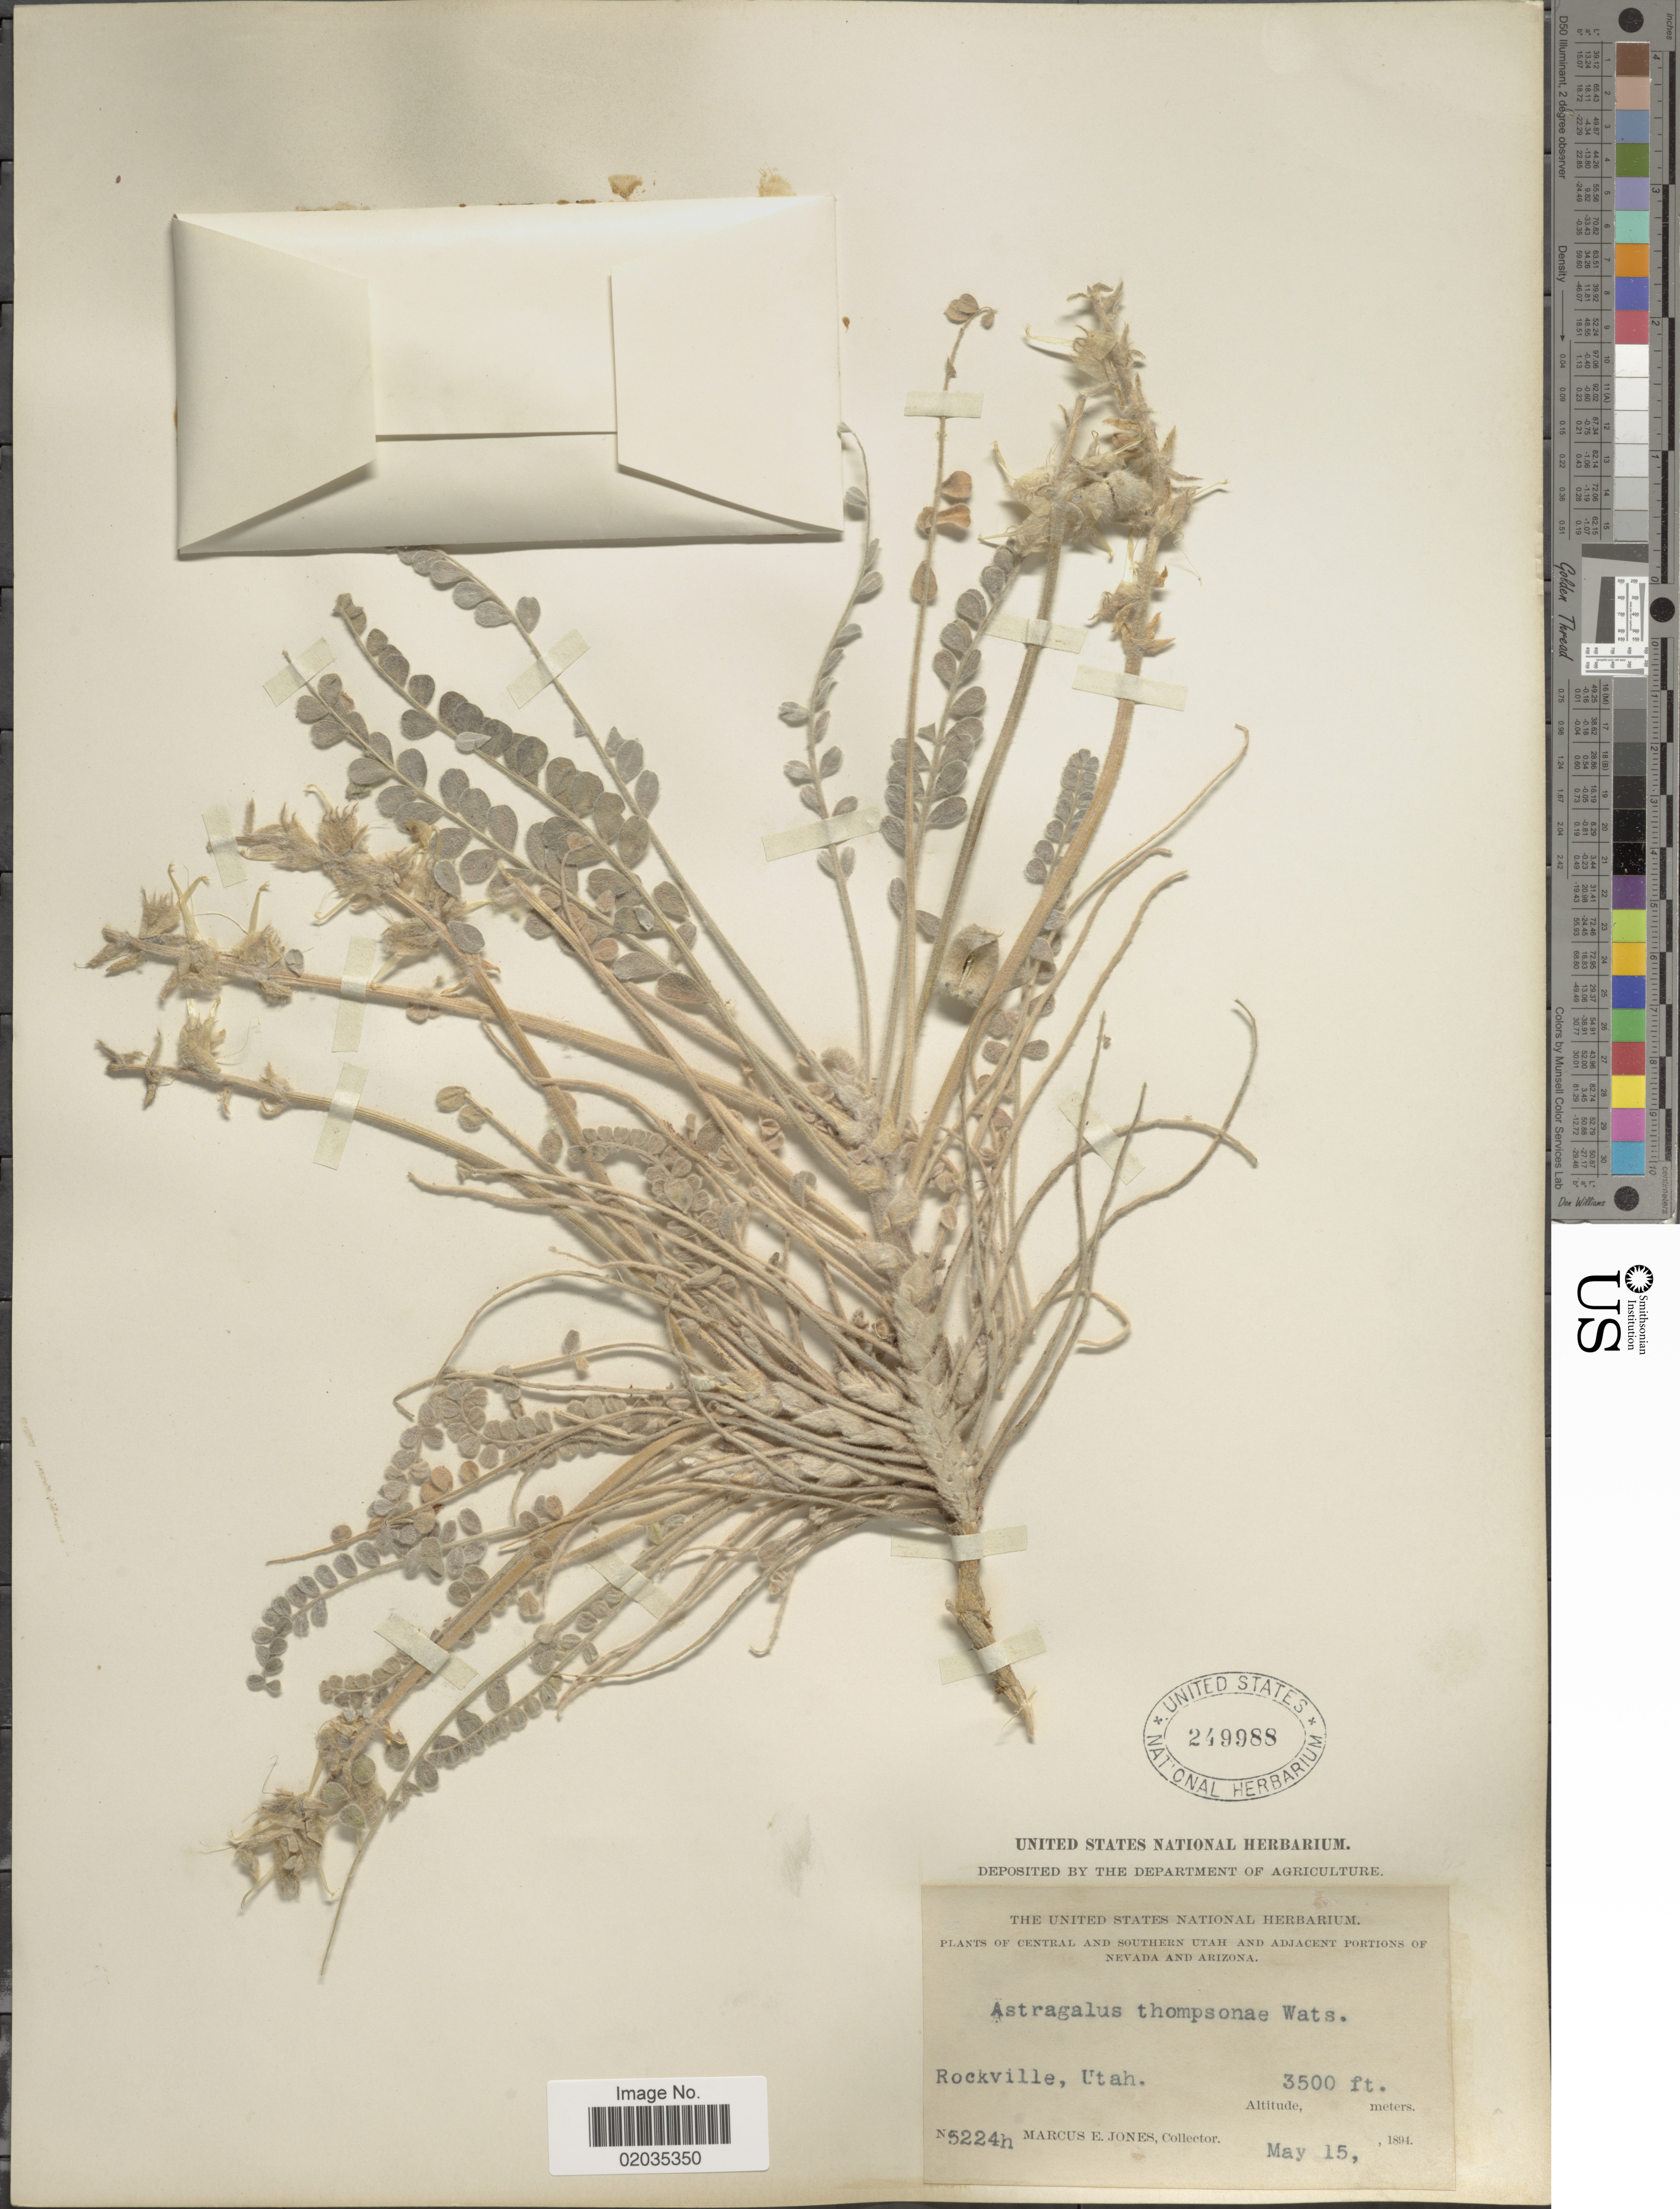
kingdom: Plantae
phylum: Tracheophyta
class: Magnoliopsida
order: Fabales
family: Fabaceae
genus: Astragalus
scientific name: Astragalus thompsonae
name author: S. Watson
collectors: M. E. Jones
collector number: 5224h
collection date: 1894-05-15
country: United States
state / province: Utah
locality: Central and southern Utah. Rockville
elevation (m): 1067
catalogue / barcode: US 249988